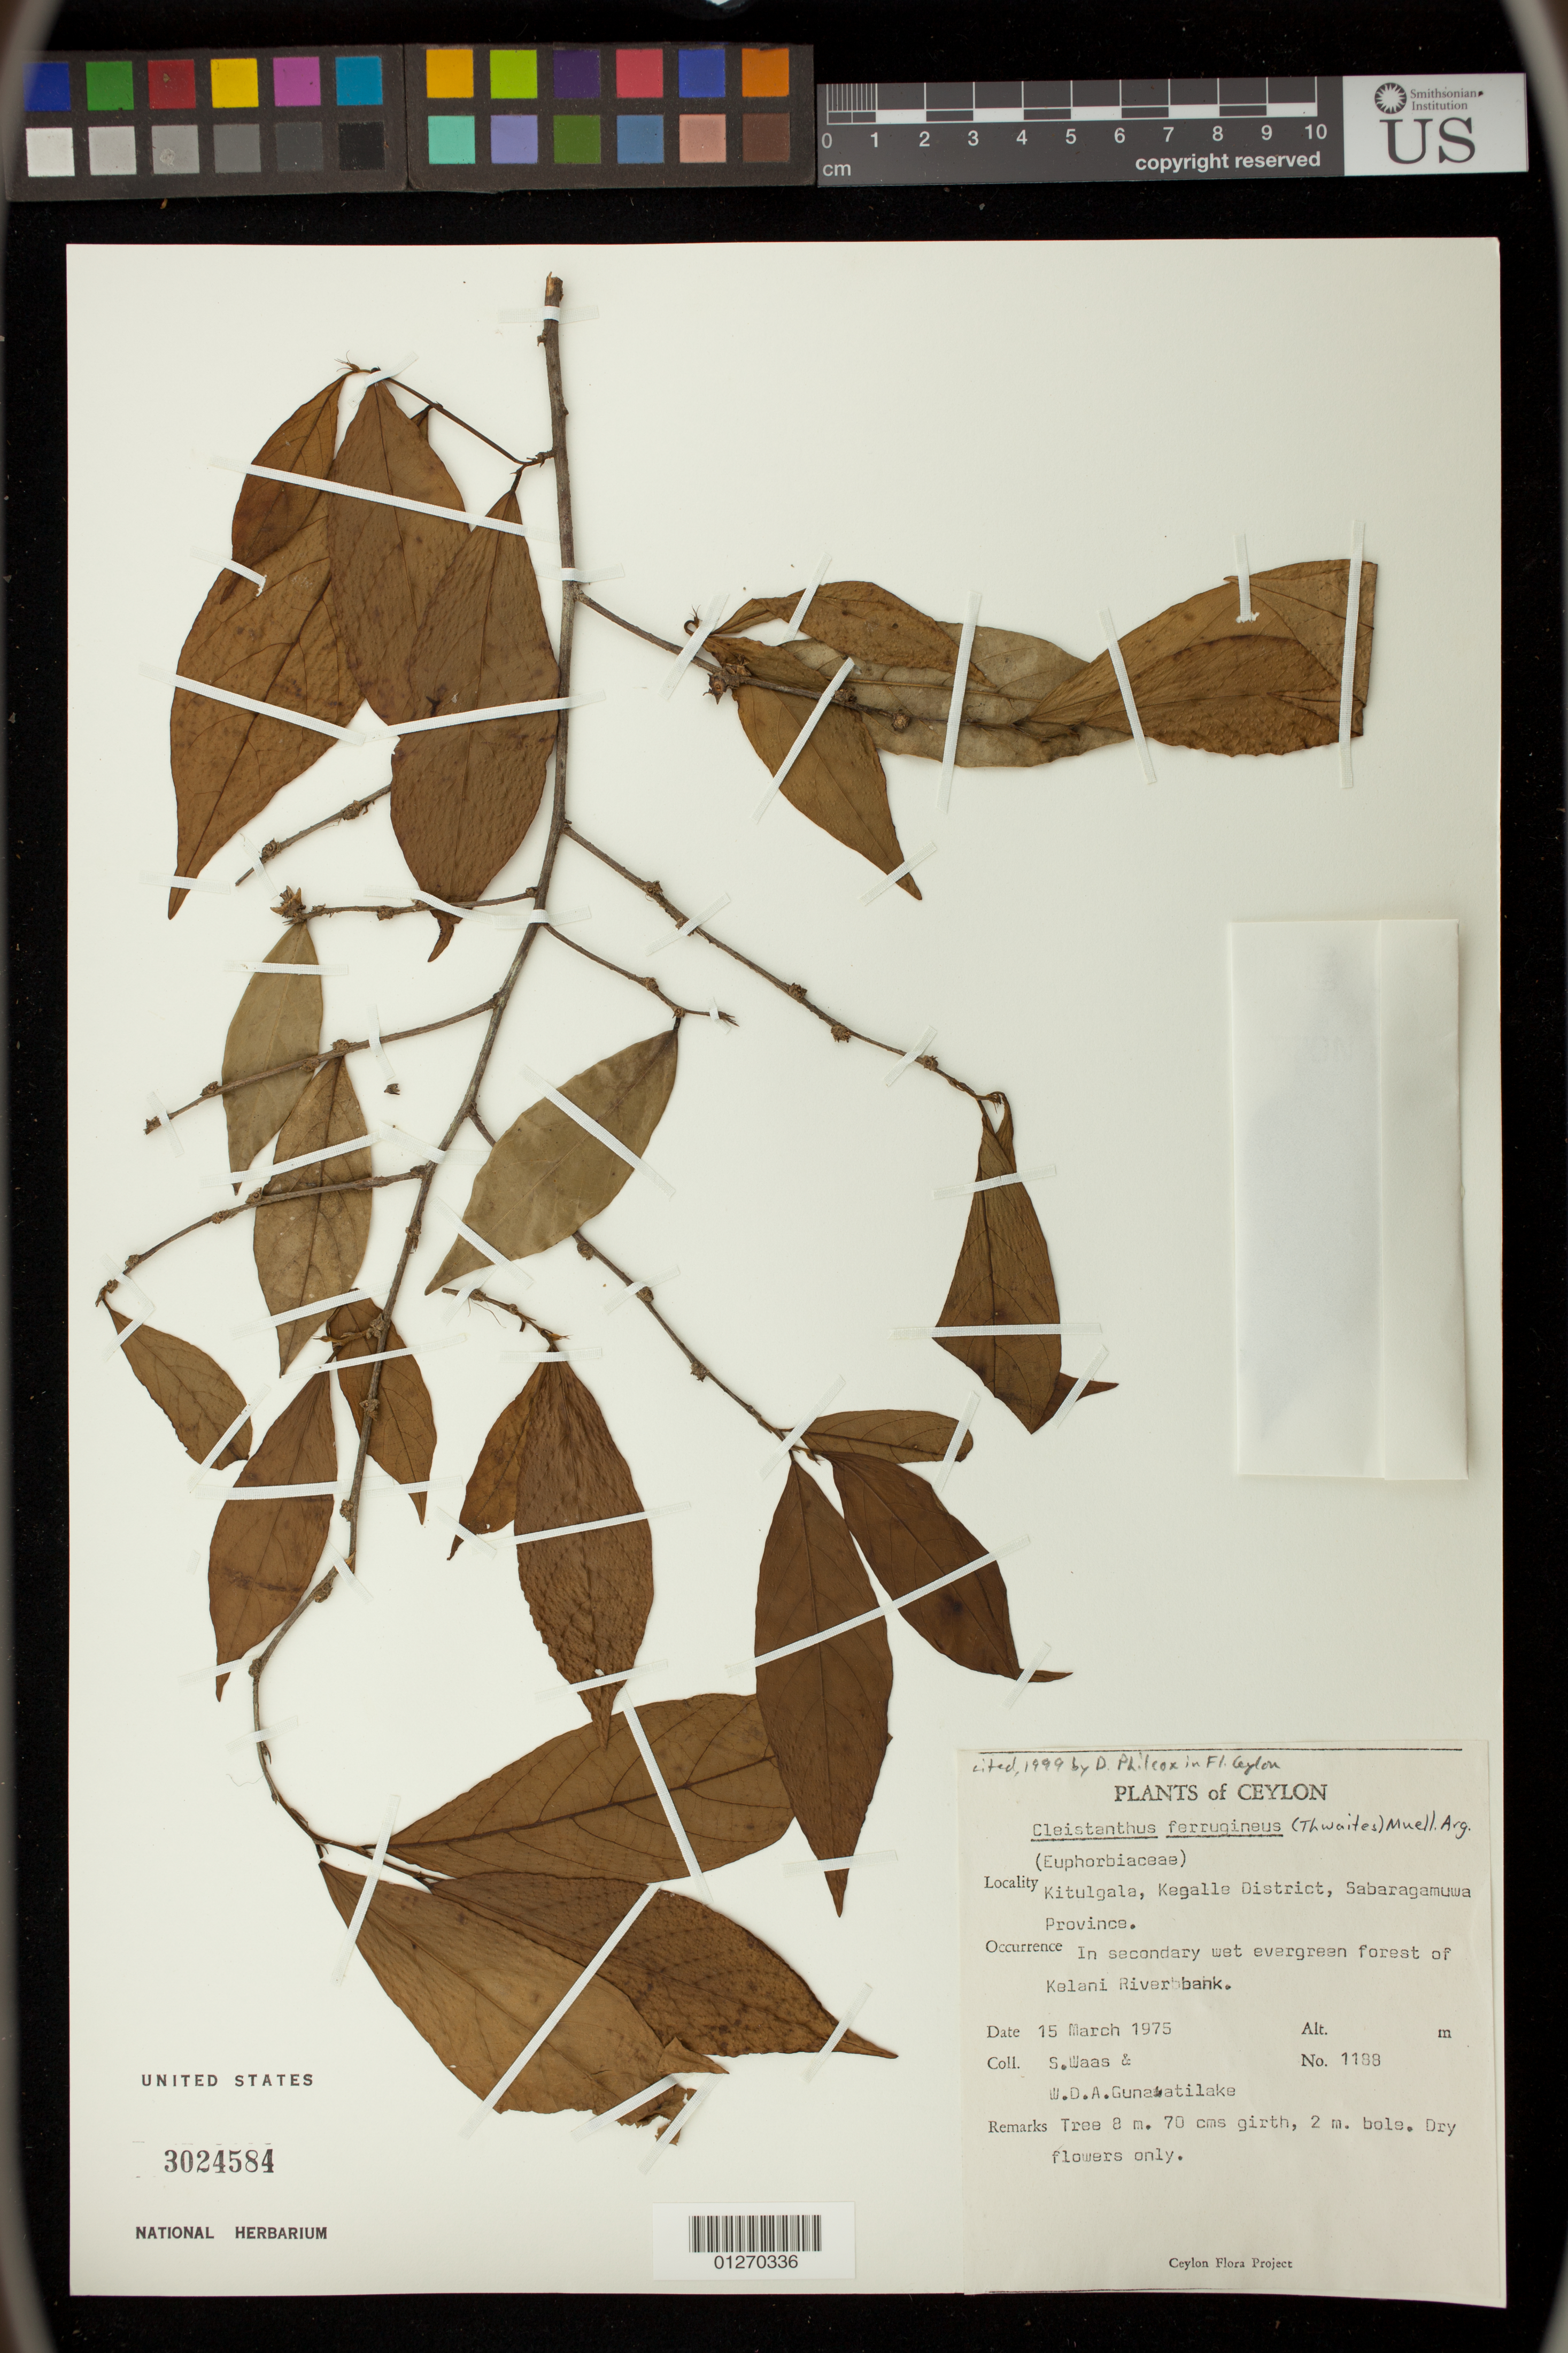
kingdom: Plantae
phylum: Tracheophyta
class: Magnoliopsida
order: Malpighiales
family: Phyllanthaceae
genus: Cleistanthus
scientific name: Cleistanthus ferrugineus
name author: (Thwaites) M. Arg.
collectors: S. Waas & W. Gunatilake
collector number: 1188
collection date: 1975-03-15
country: Sri Lanka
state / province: Sabaragamuwa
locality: Kitulgala, Kegalle District, Sabaragamuwa Province.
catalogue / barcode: US 3024584